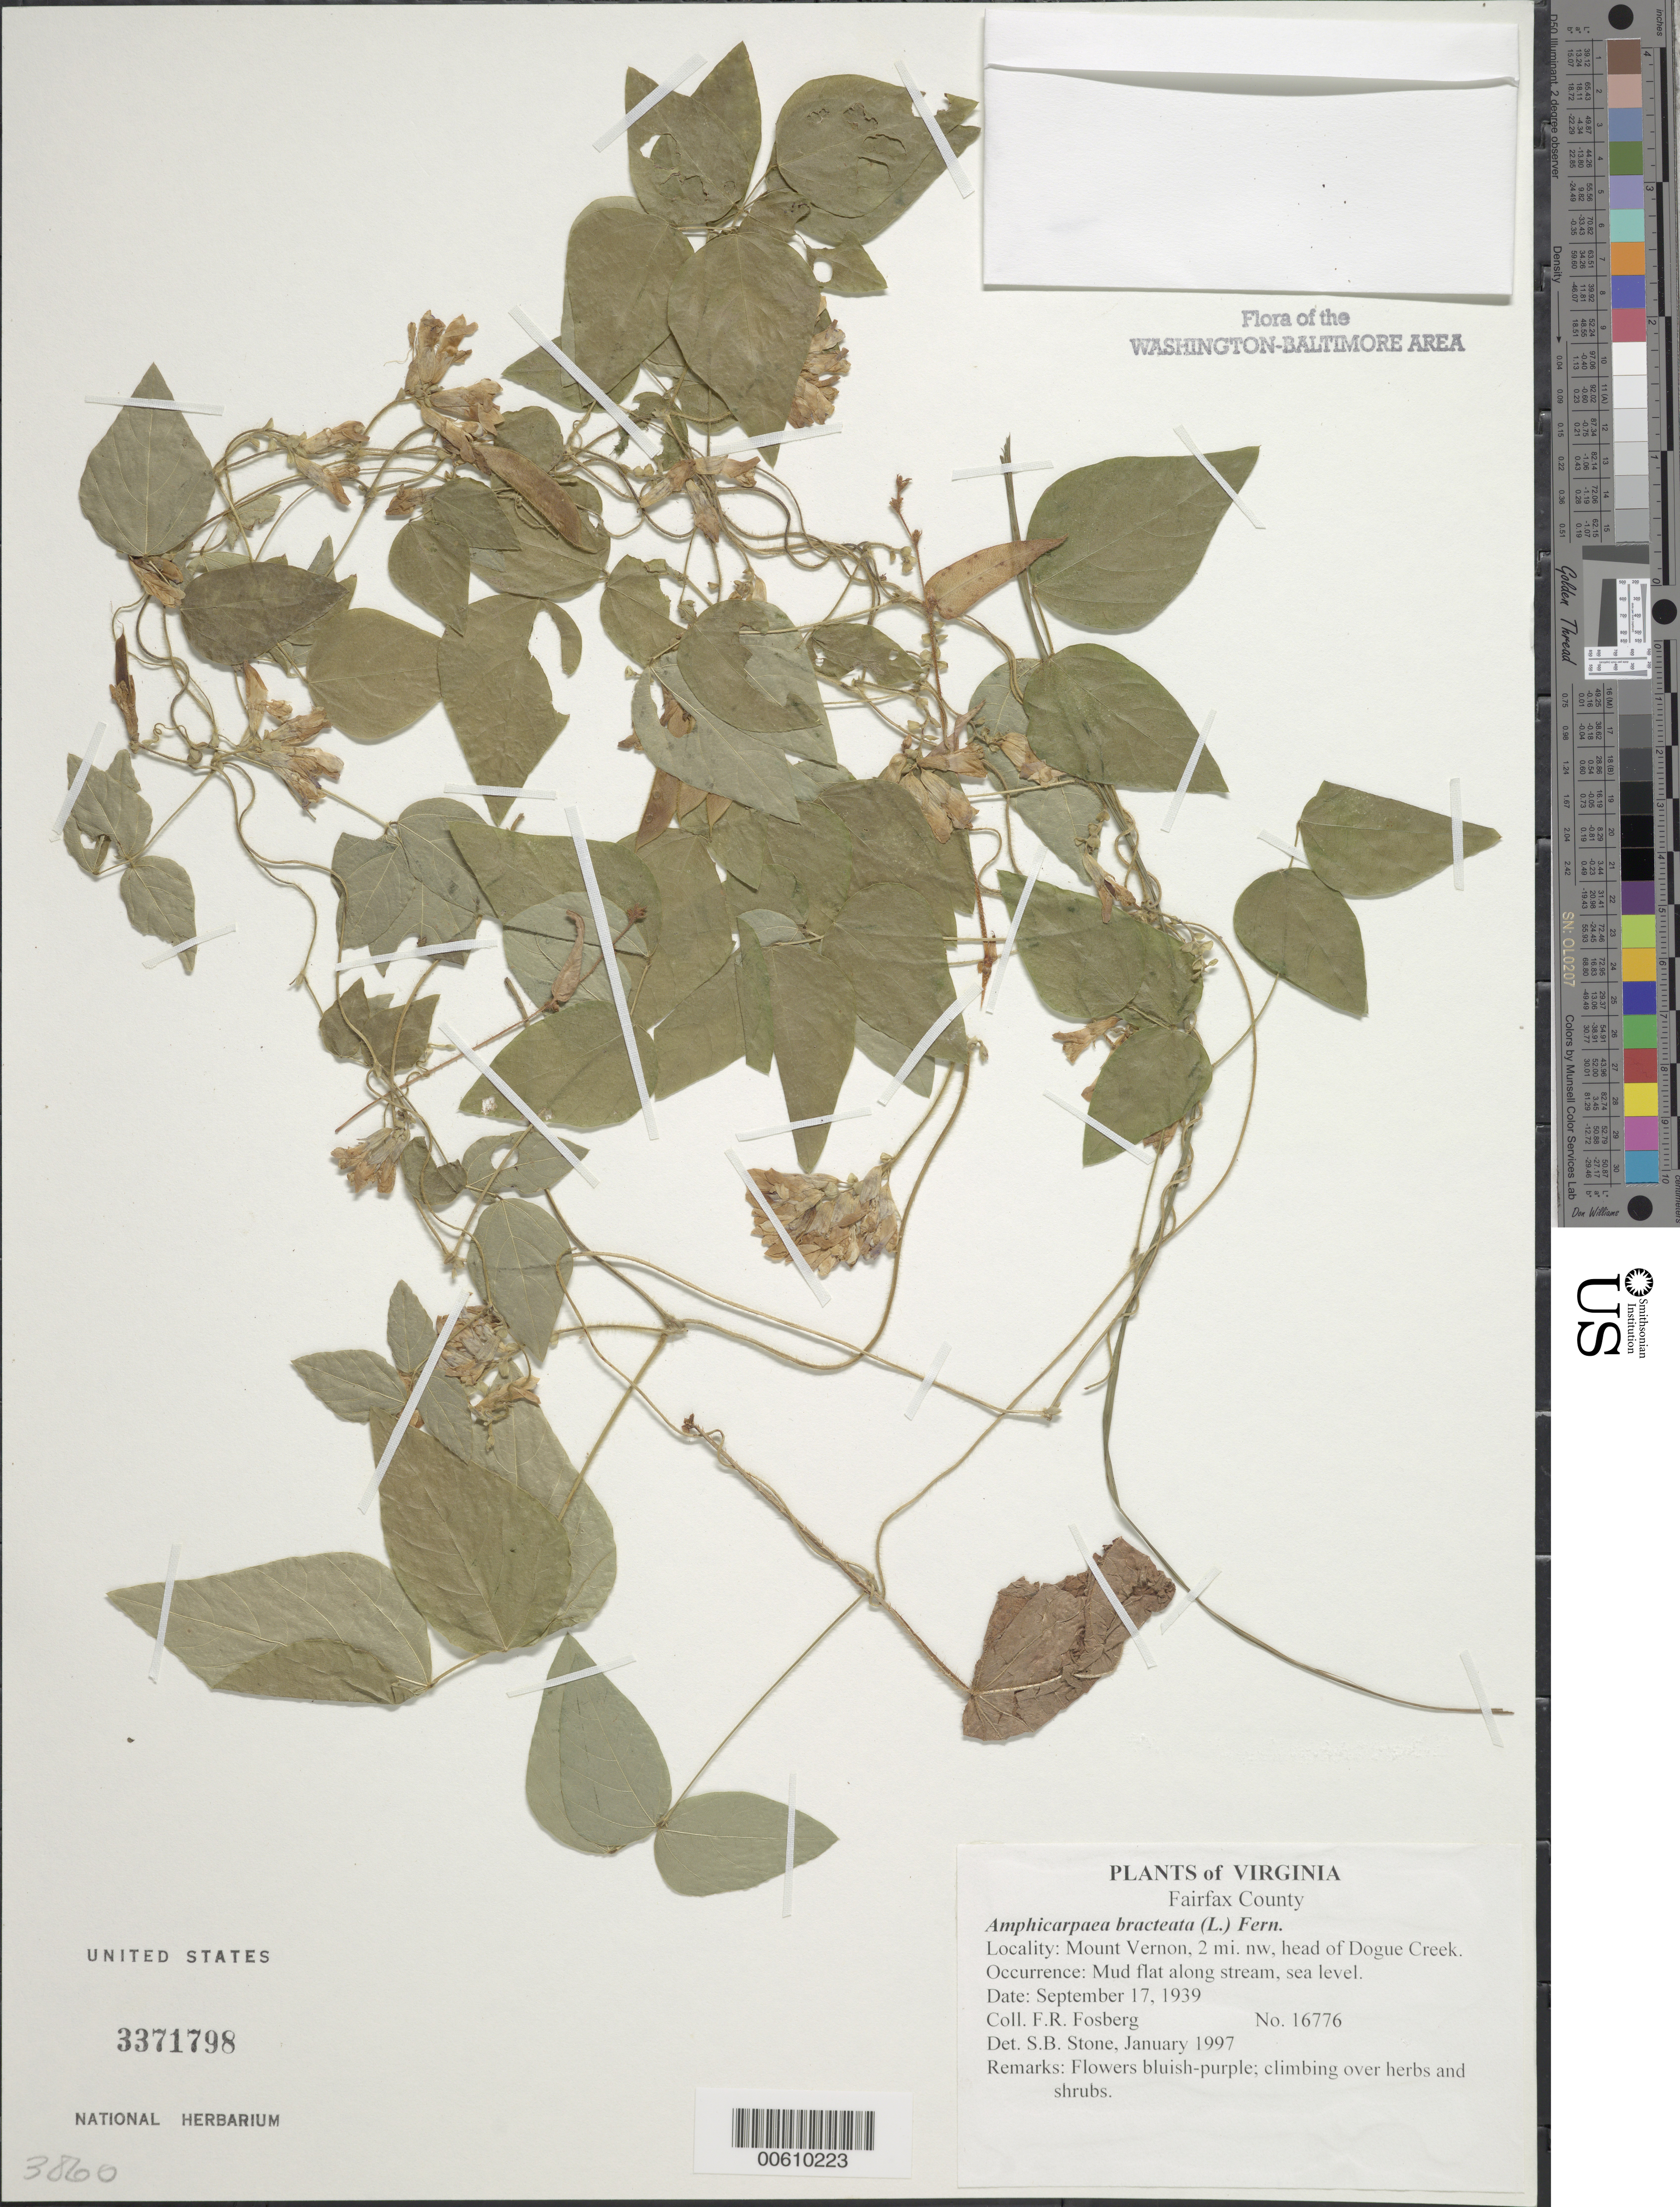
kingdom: Plantae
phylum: Tracheophyta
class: Magnoliopsida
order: Fabales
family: Fabaceae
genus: Amphicarpaea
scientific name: Amphicarpaea bracteata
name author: (L.) Fernald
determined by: Stone, S. B.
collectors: F. R. Fosberg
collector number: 16776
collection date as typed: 17 Sep 1939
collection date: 1939-09-17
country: United States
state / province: Virginia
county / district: Fairfax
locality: Mount Vernon, 2 mi. nw, head of Dogue Creek.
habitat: Mud flat along stream, sea level.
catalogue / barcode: US 3371779